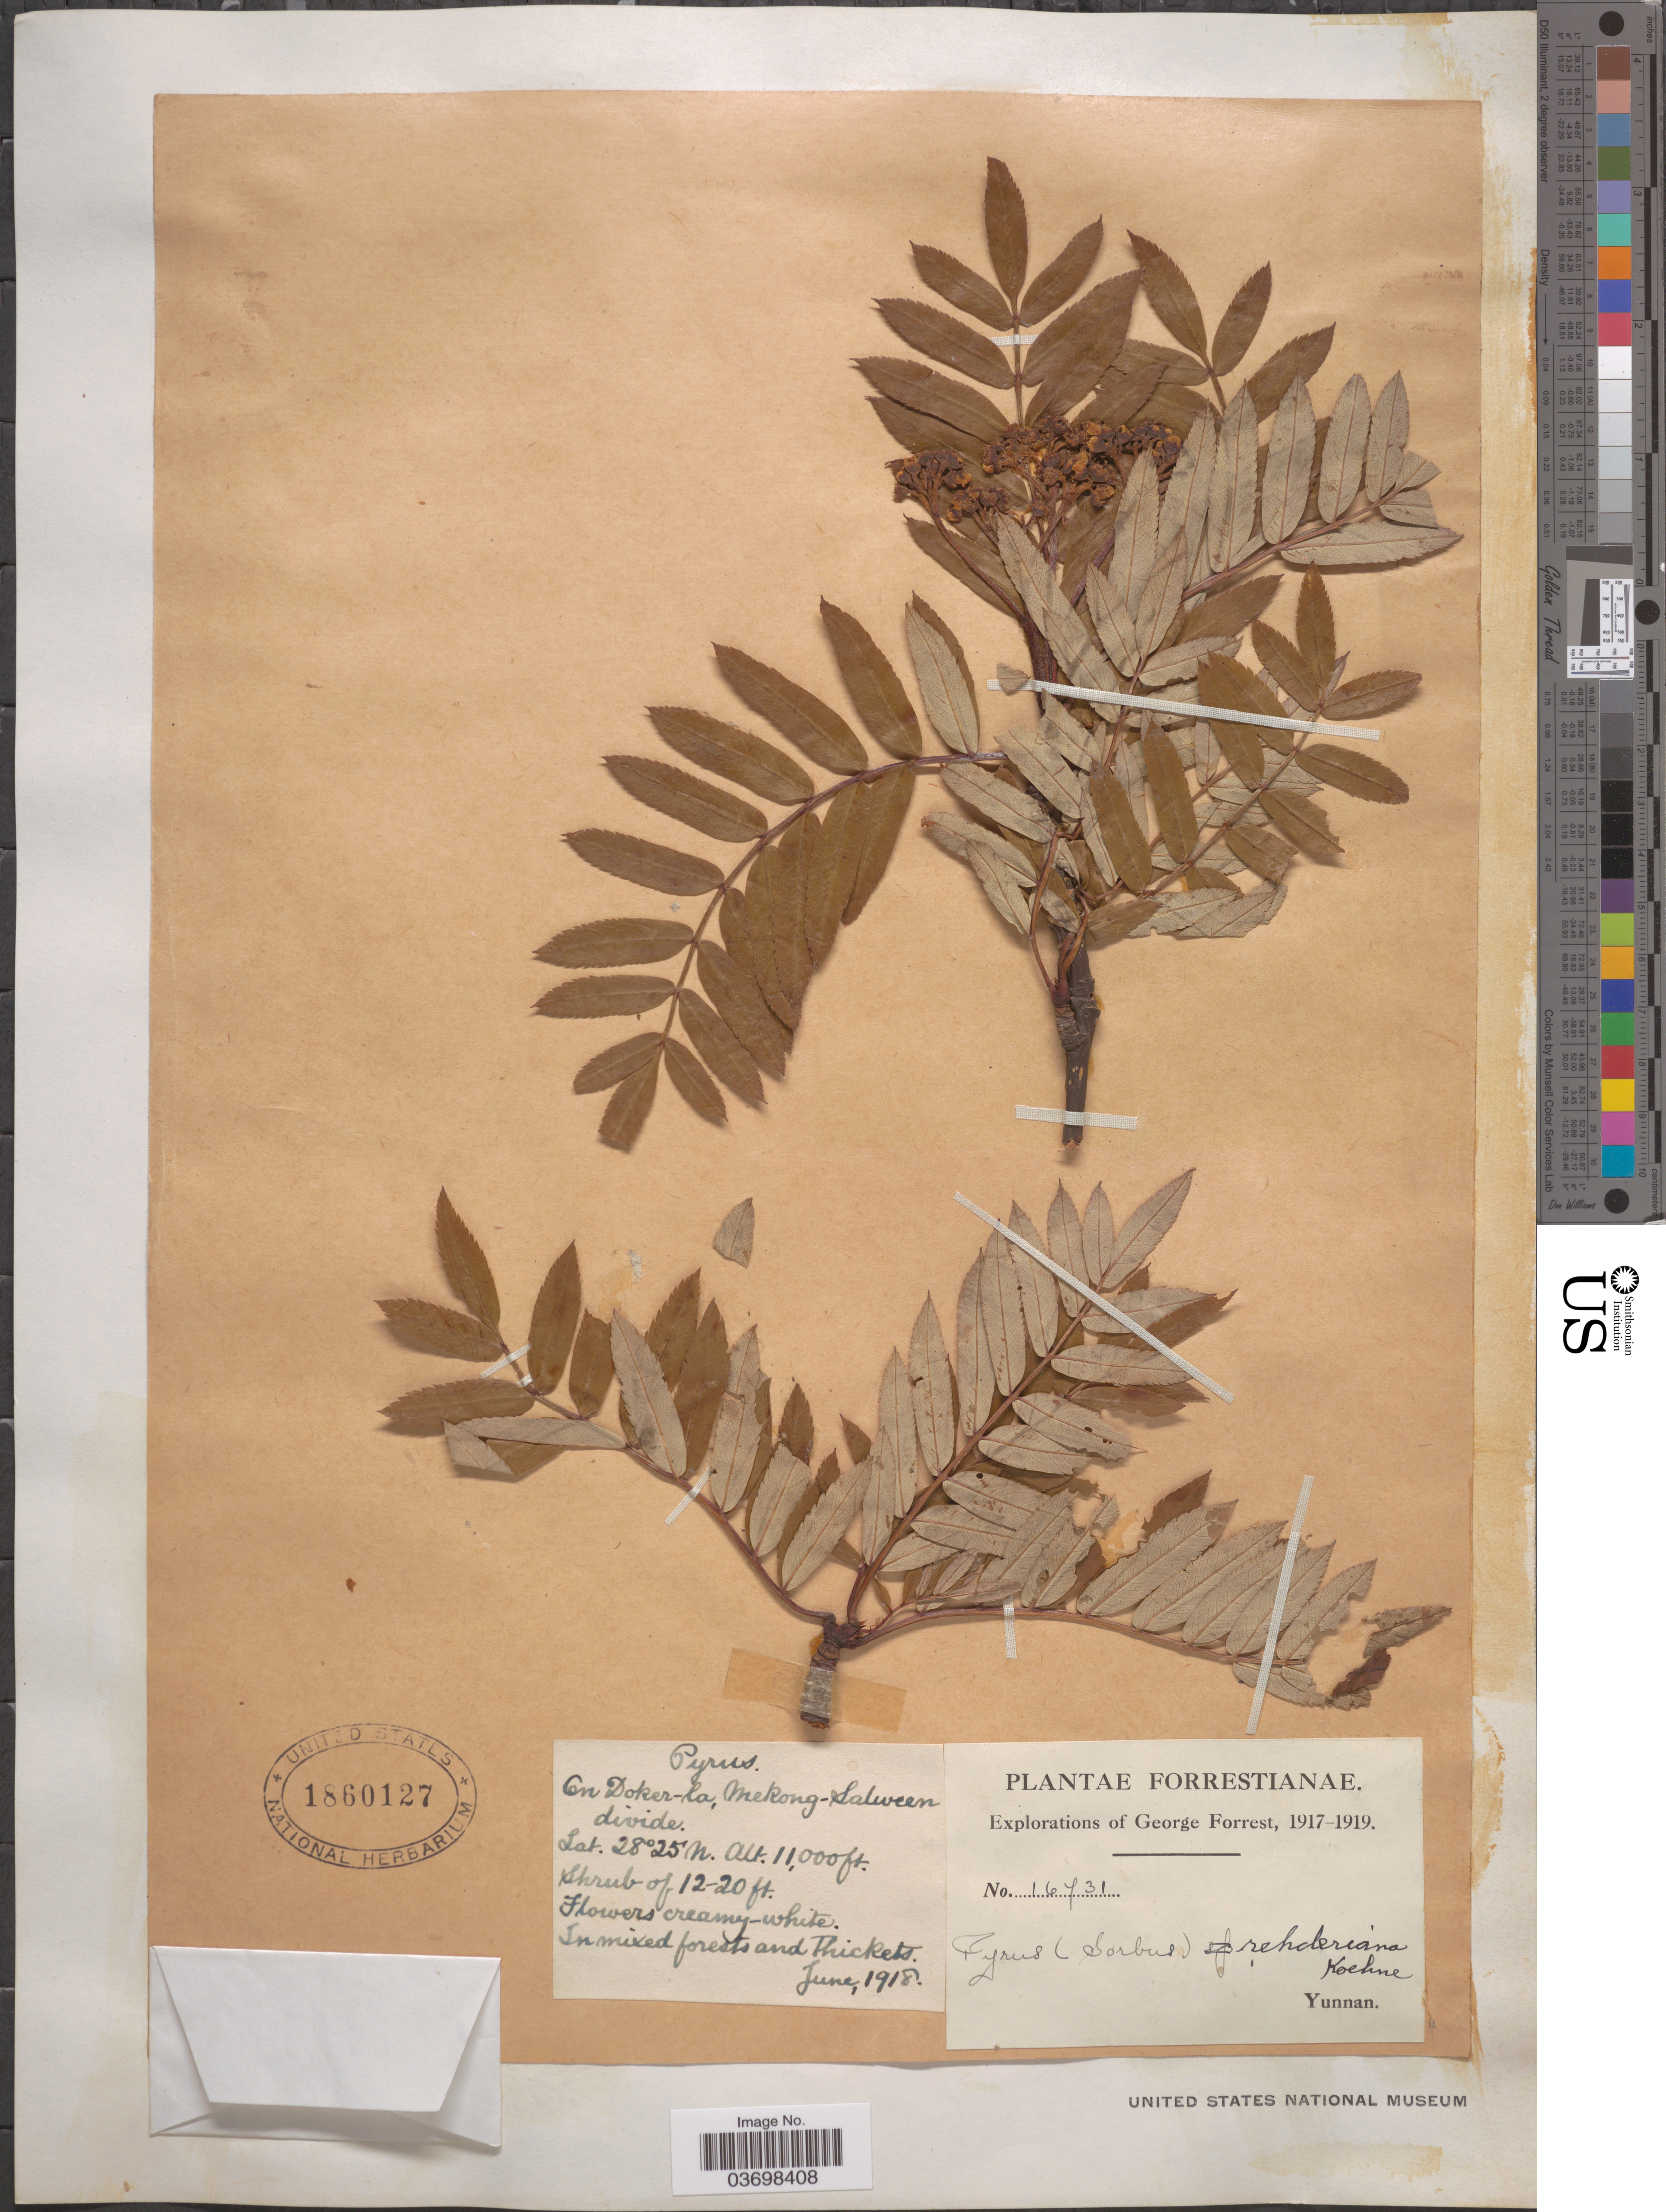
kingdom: Plantae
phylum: Tracheophyta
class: Magnoliopsida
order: Rosales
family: Rosaceae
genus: Sorbus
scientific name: Sorbus rehderiana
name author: Koehne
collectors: G. Forrest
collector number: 16731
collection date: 1918-06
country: China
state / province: Yunnan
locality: On Doker-Ca, Mekong-Salween divide.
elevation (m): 3353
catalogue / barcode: US 1860127